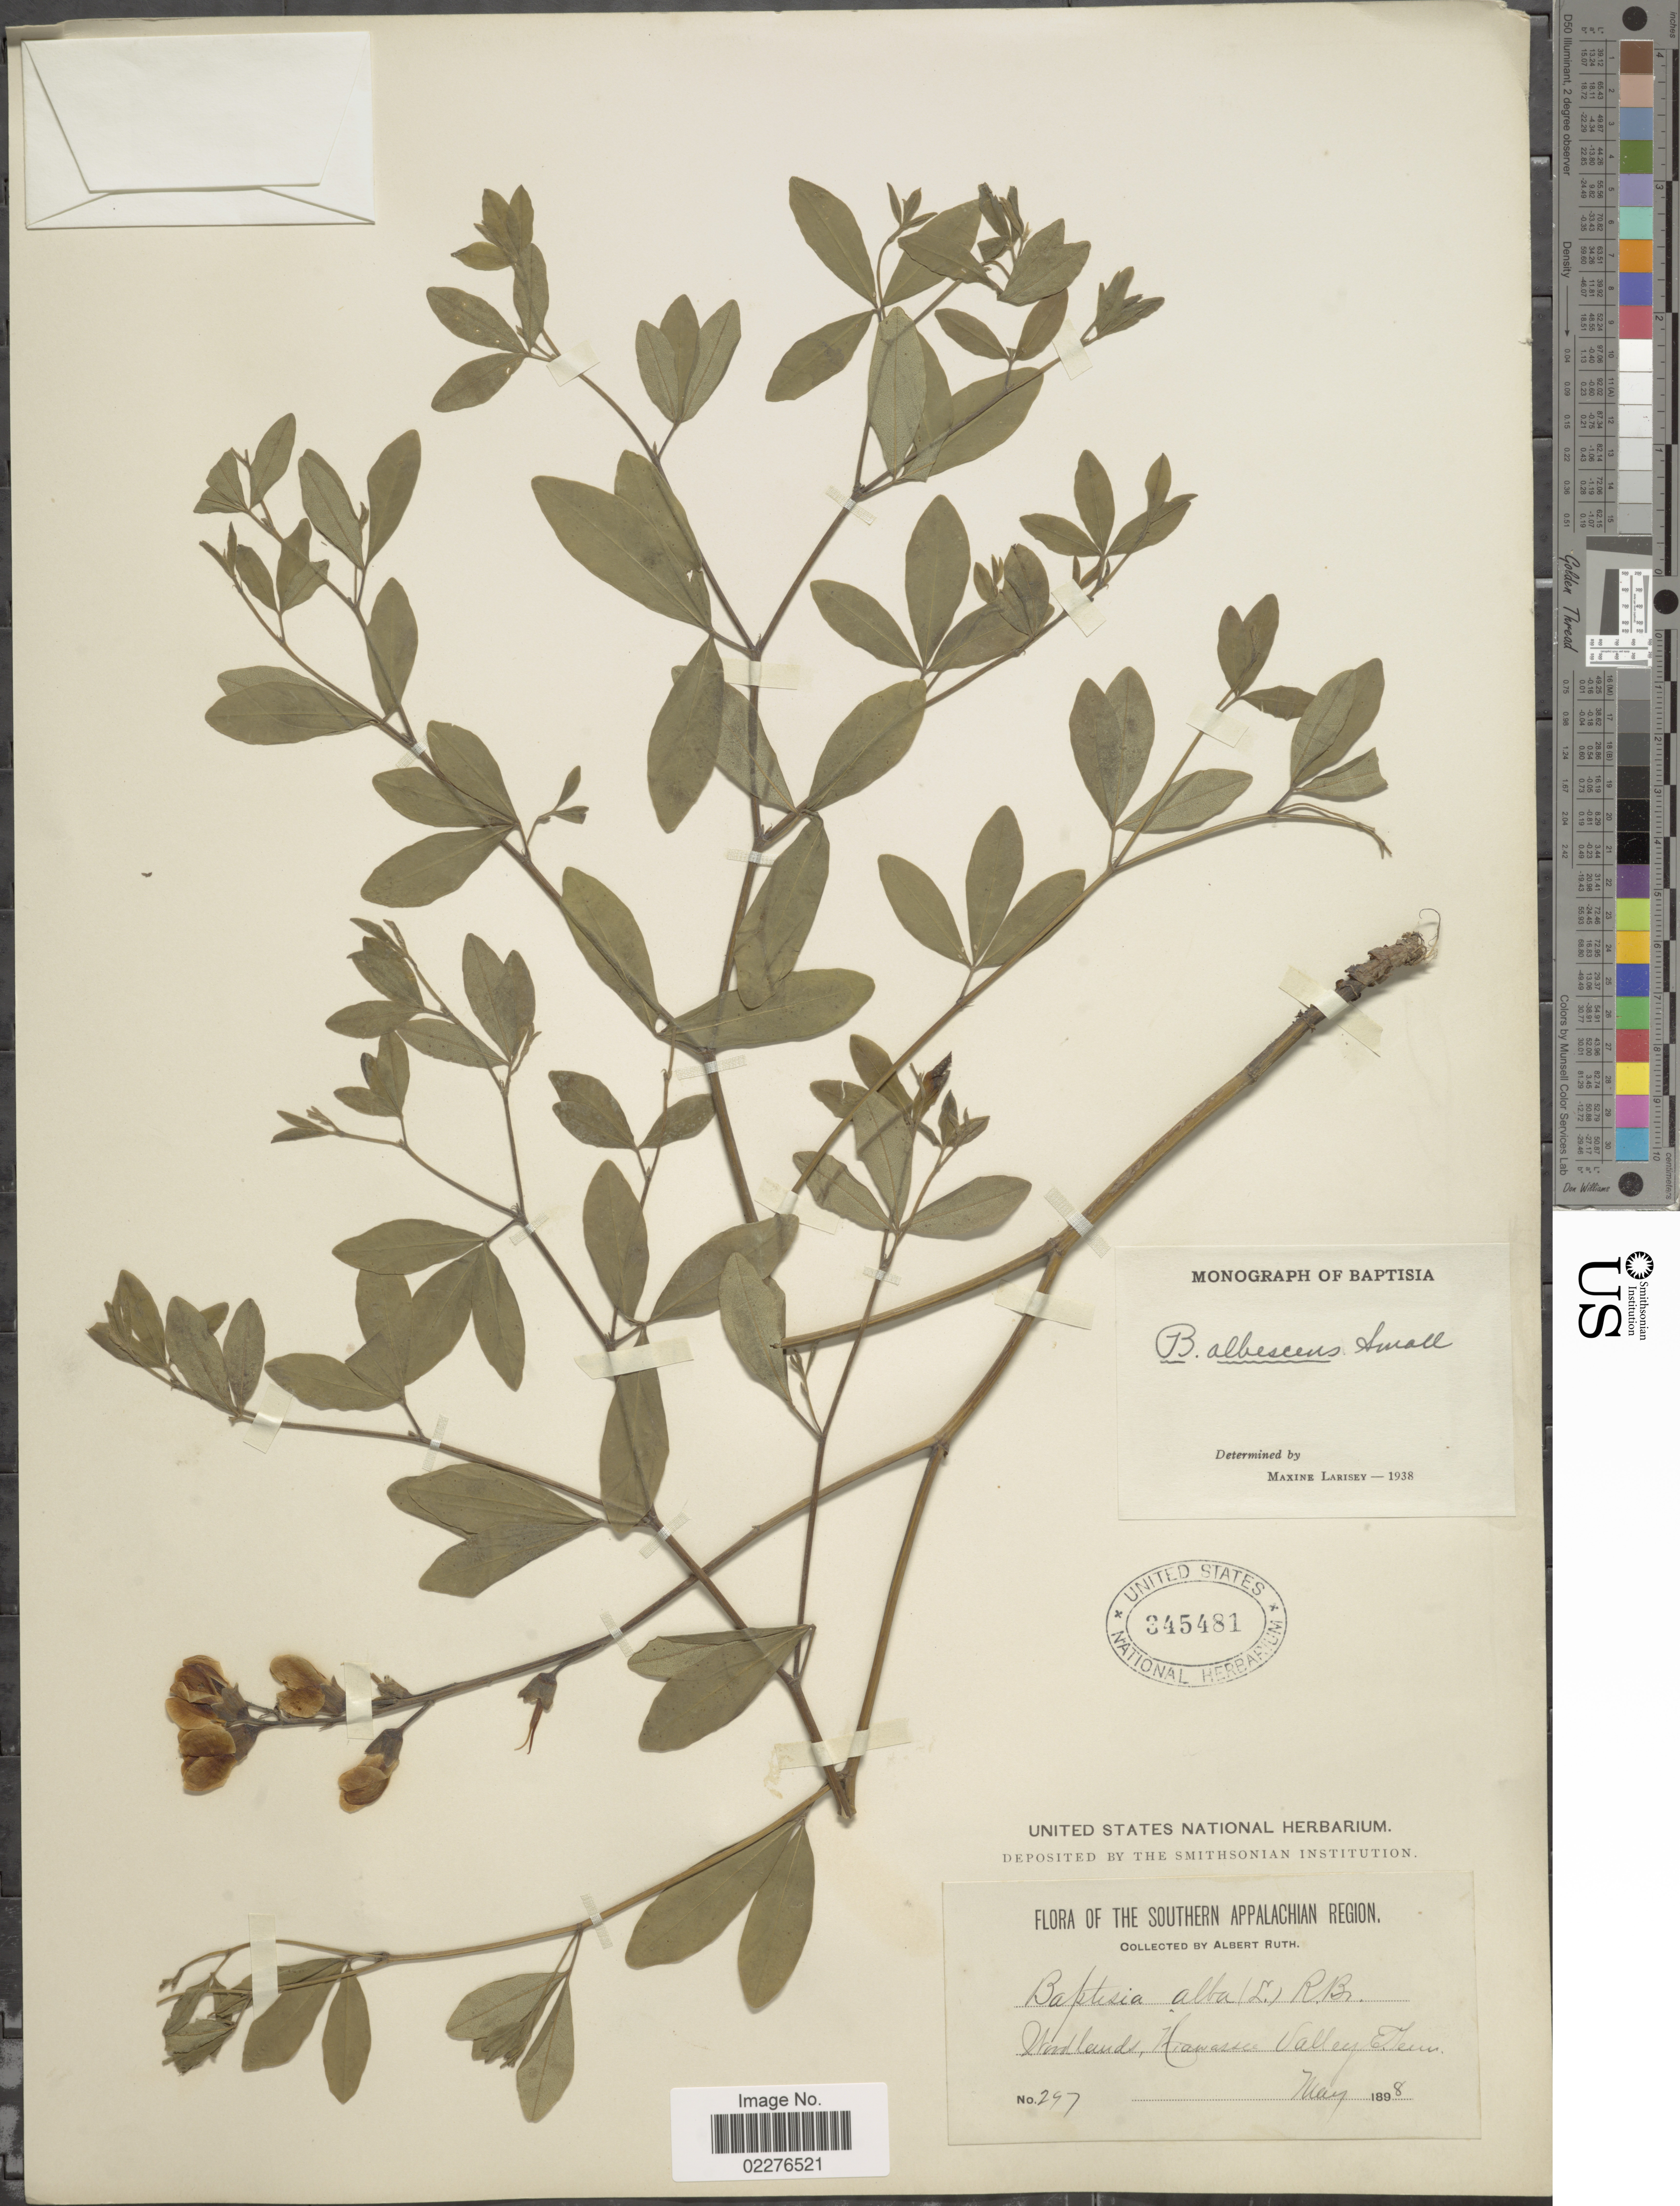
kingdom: Plantae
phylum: Tracheophyta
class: Magnoliopsida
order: Fabales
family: Fabaceae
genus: Baptisia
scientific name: Baptisia alba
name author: (L.) Vent.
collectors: A. Ruth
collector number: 297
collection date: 1898-05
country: United States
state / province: Tennessee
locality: The Southern Appalachian Region, Woodland, Hiawassee valley, E. Tenn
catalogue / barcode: US 345481